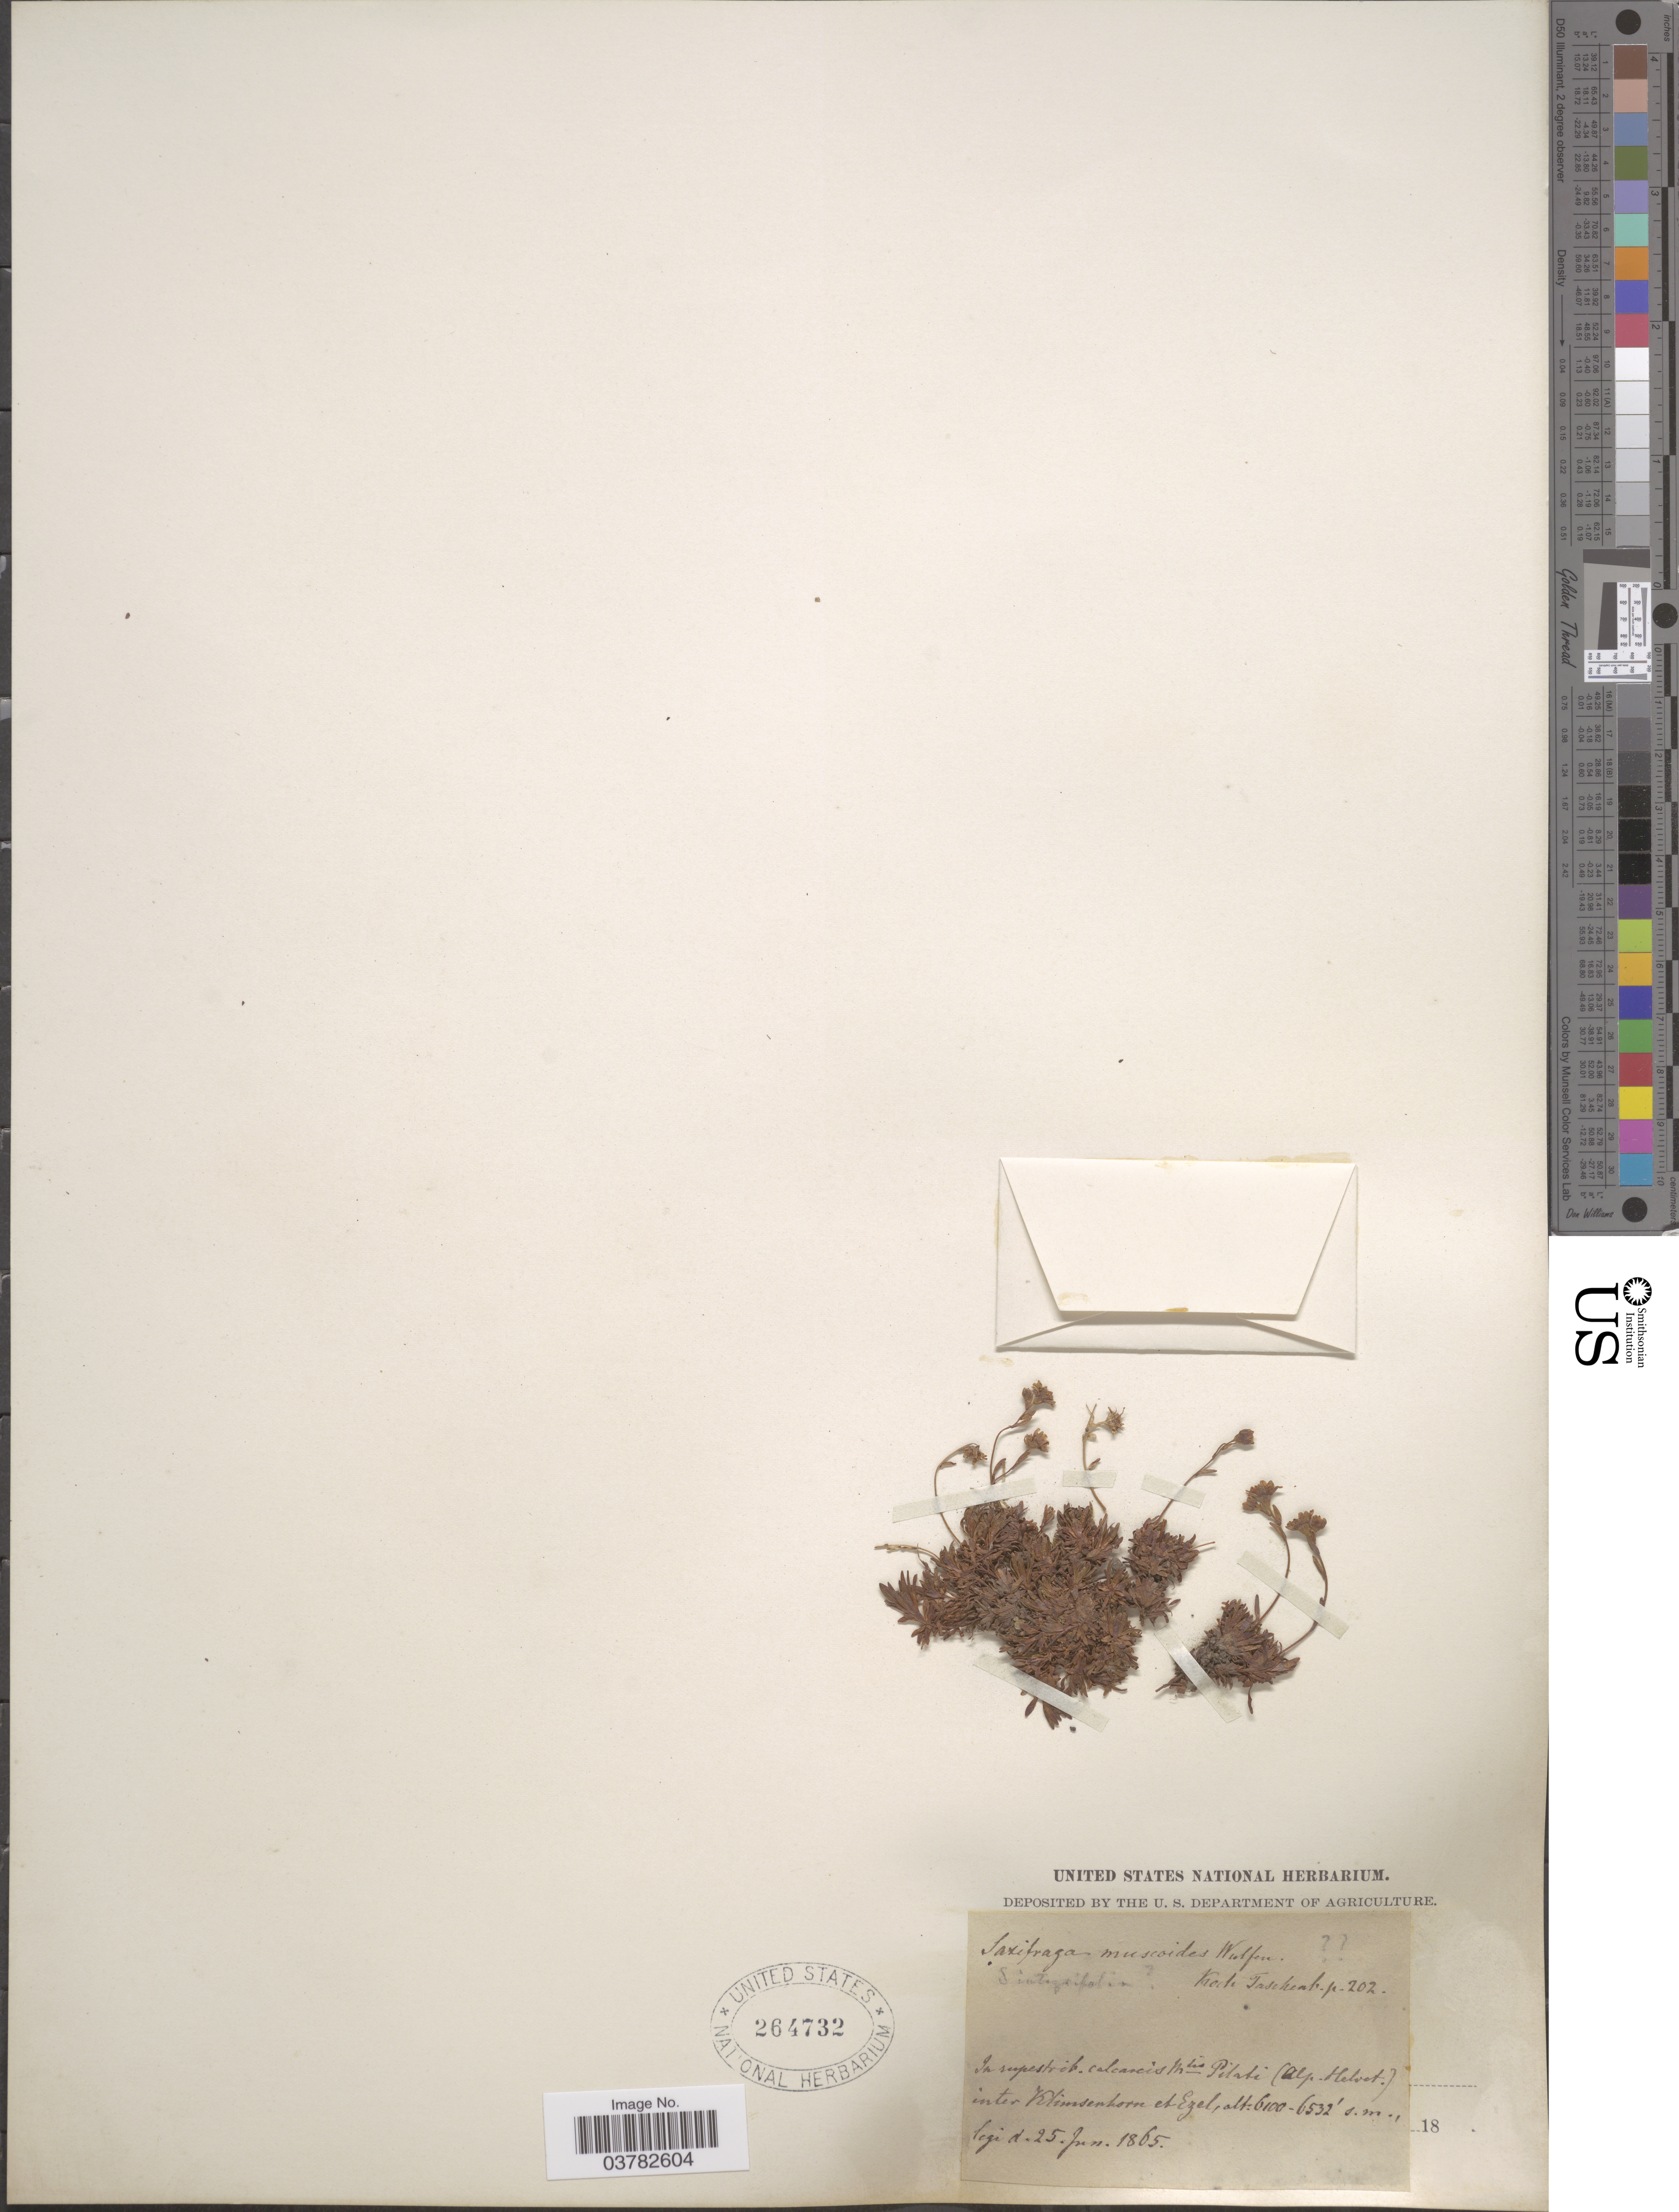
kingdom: Plantae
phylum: Tracheophyta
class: Magnoliopsida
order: Saxifragales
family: Saxifragaceae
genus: Saxifraga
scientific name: Saxifraga muscoides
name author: All.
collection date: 1865-06-25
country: Switzerland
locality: In rupestrib. calcareis Mtis. Pitati (Alp. Helvet.) inter Klimsenhorn et Ezel.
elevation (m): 1859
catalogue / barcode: US 264732